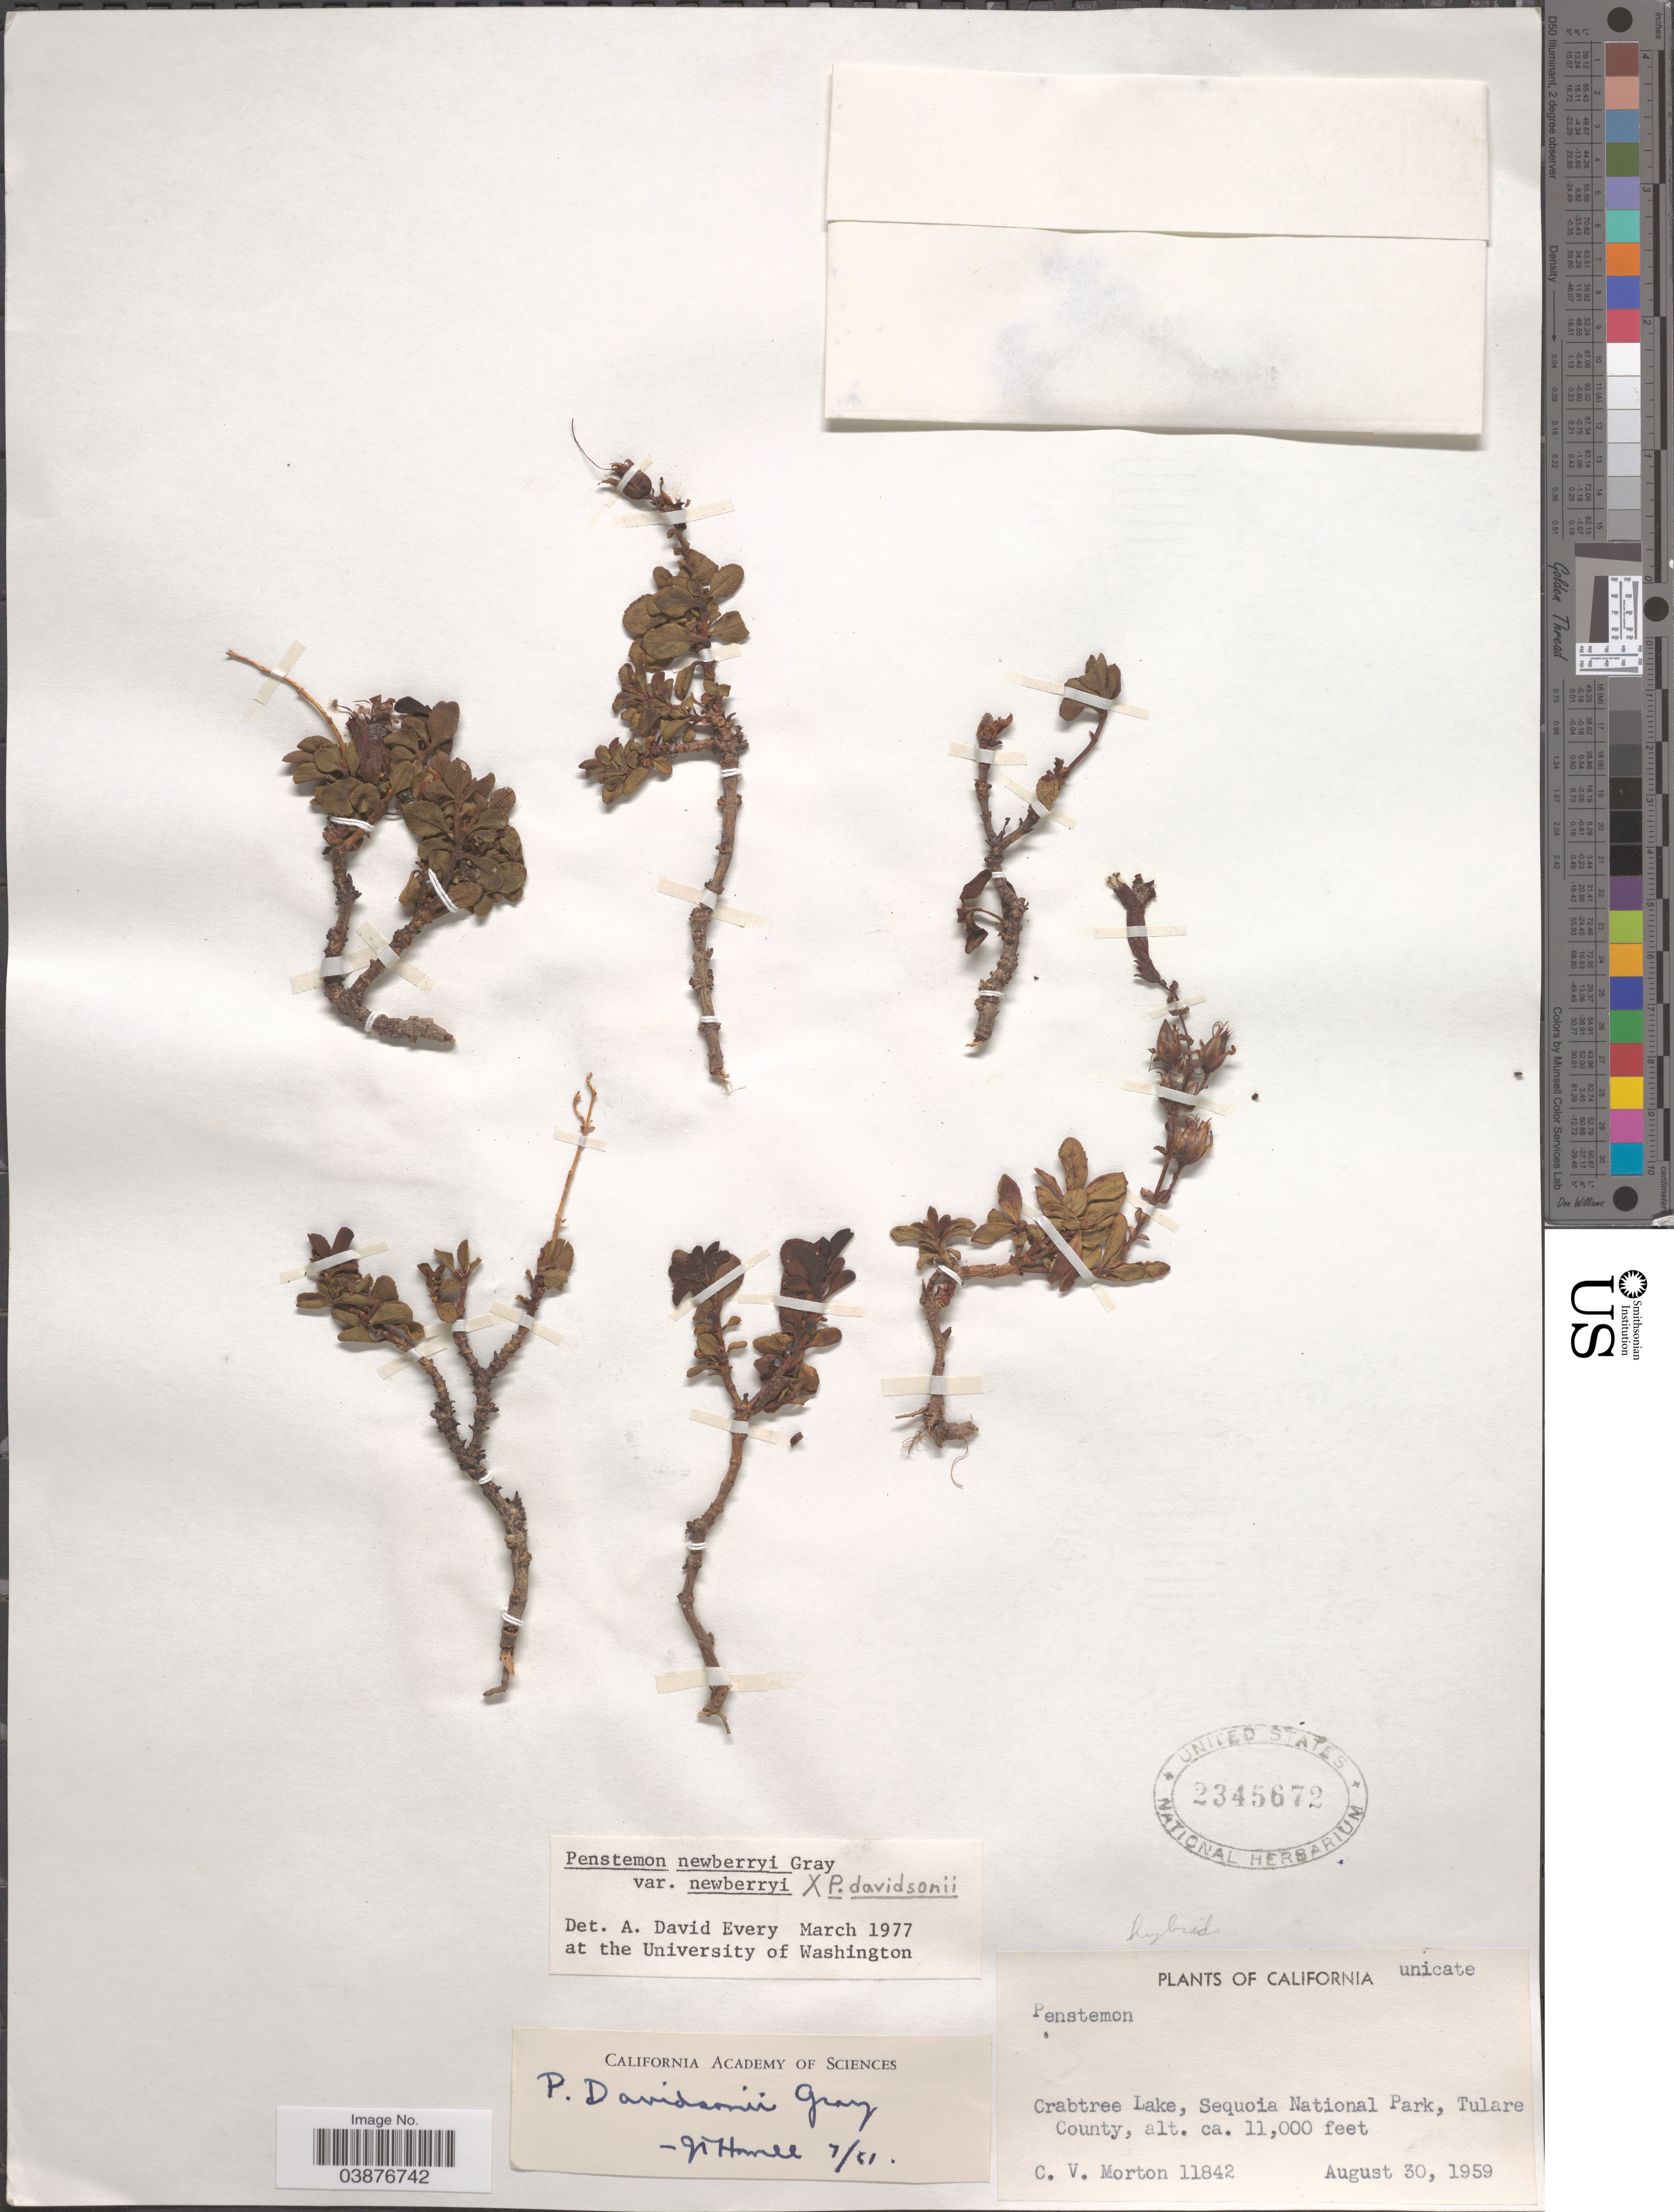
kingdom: Plantae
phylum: Tracheophyta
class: Magnoliopsida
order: Lamiales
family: Plantaginaceae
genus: Penstemon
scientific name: Penstemon newberryi var. newberryi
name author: A. Gray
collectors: C. V. Morton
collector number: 11842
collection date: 1959-08-30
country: United States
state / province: California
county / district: Tulare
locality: Crabtree Lake, Sequoia National Park, Tulare County.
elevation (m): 3353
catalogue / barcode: US 2345672